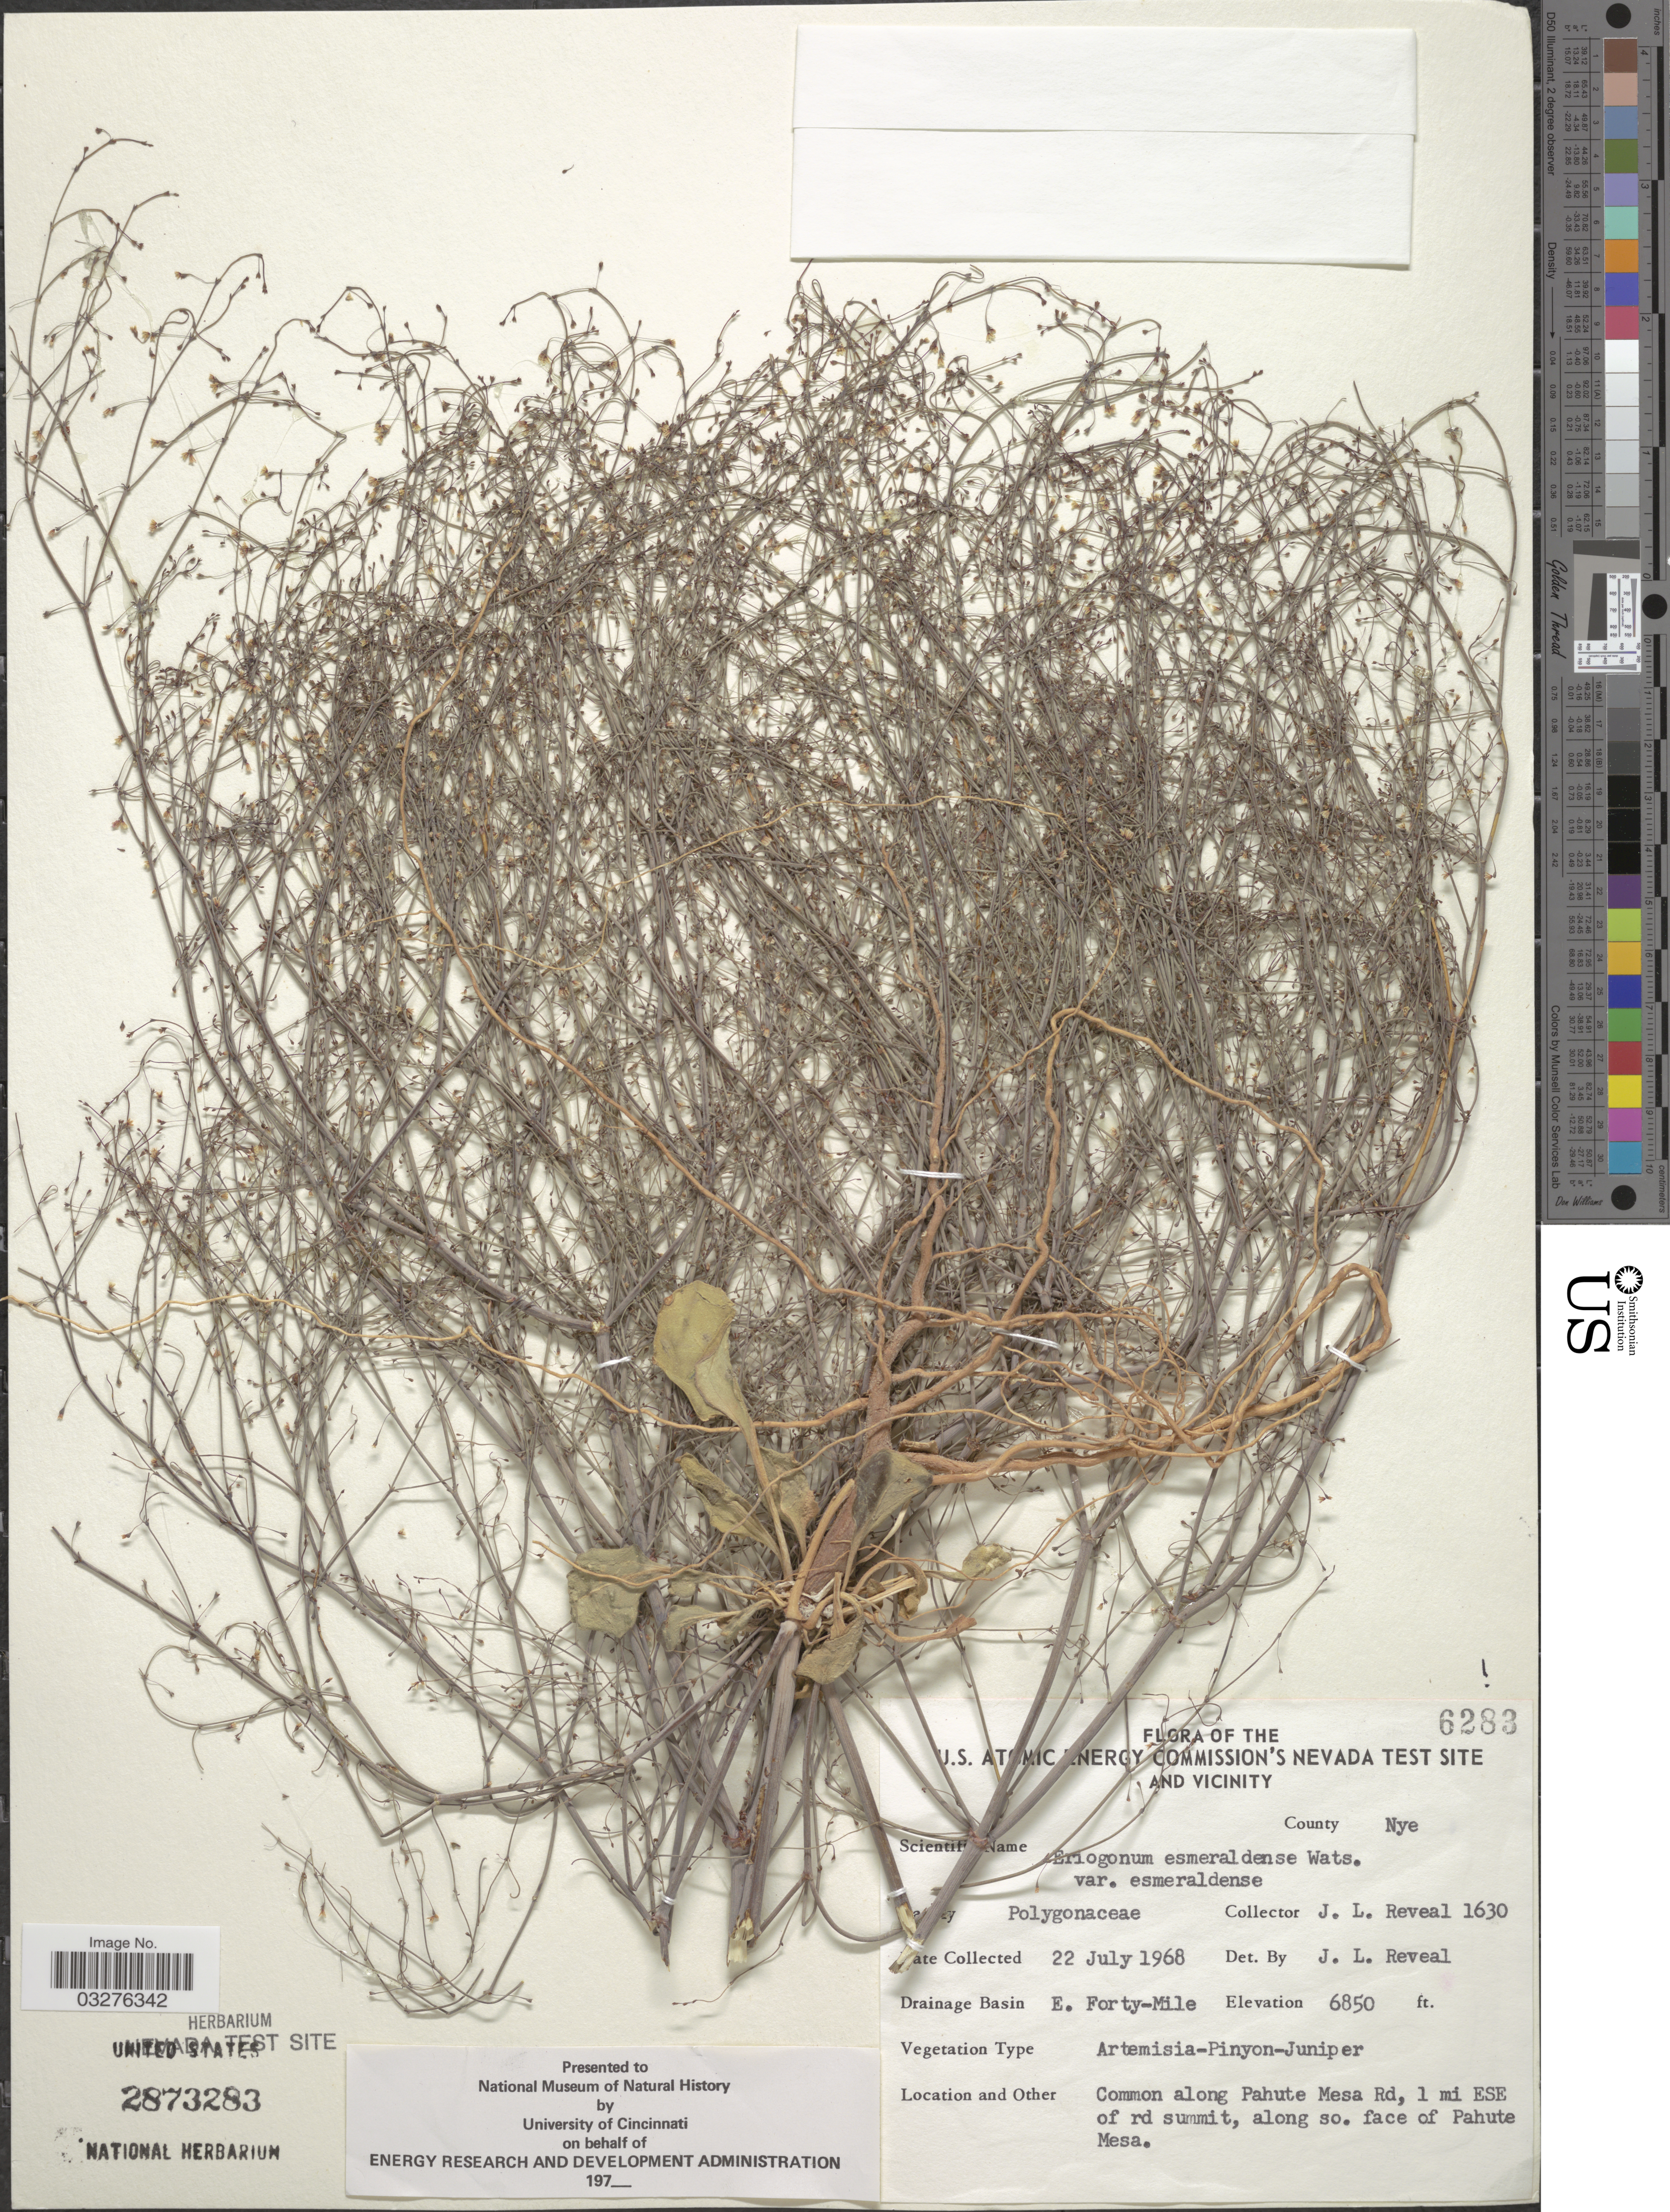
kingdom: Plantae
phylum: Tracheophyta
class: Magnoliopsida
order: Caryophyllales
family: Polygonaceae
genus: Eriogonum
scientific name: Eriogonum esmeraldense var. esmeraldense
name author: S. Watson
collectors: J. L. Reveal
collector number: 1630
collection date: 1968-07-22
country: United States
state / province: Nevada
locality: U.S. Atomic Energy Commission's Nevada Test Site and vicinity, County Nye, Drainage Basin E. Forty-Mile, Common along Pahute Mesa Rd, 1 mi ESE of rd summit, along so. face of Pahute Mesa.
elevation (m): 2088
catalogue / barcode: US 2873283